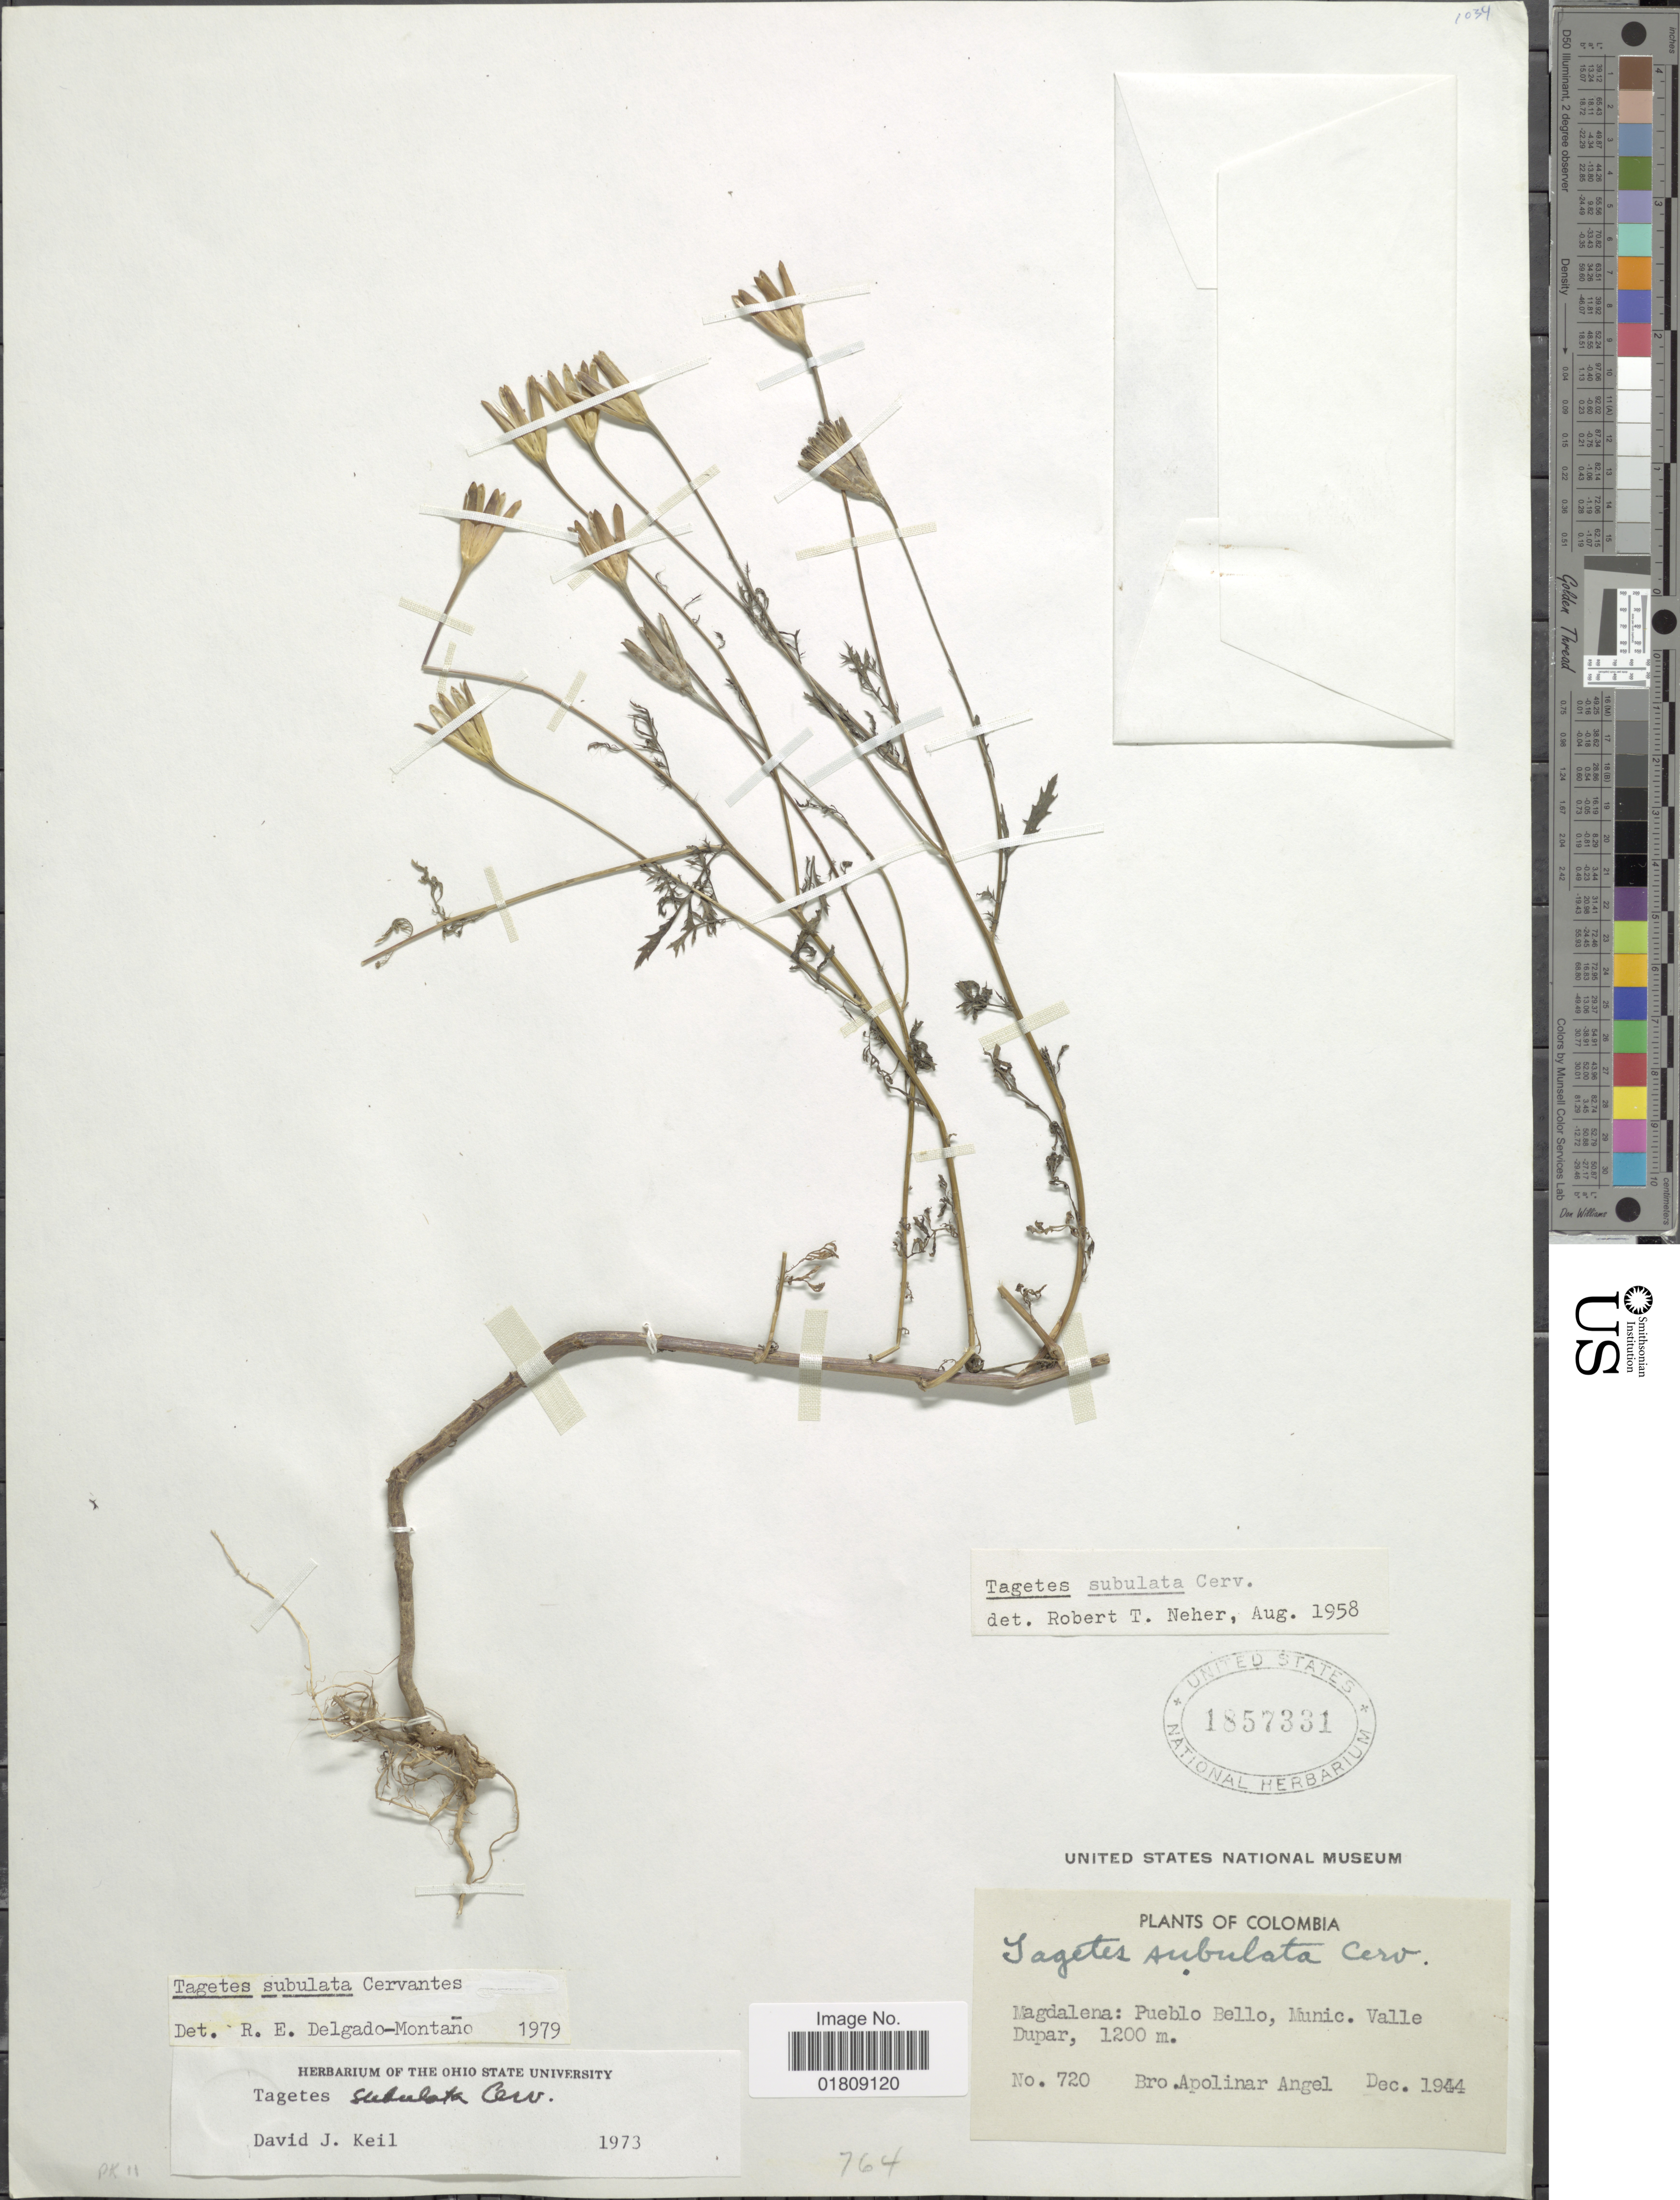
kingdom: Plantae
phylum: Tracheophyta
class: Magnoliopsida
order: Asterales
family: Asteraceae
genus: Tagetes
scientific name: Tagetes subulata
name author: Cerv.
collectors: Bro. Apolinar A.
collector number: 720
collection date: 1944-12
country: Colombia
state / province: Magdalena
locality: Pueblo Bello, MUnic. Valle Dupar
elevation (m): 1200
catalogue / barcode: US 1857331